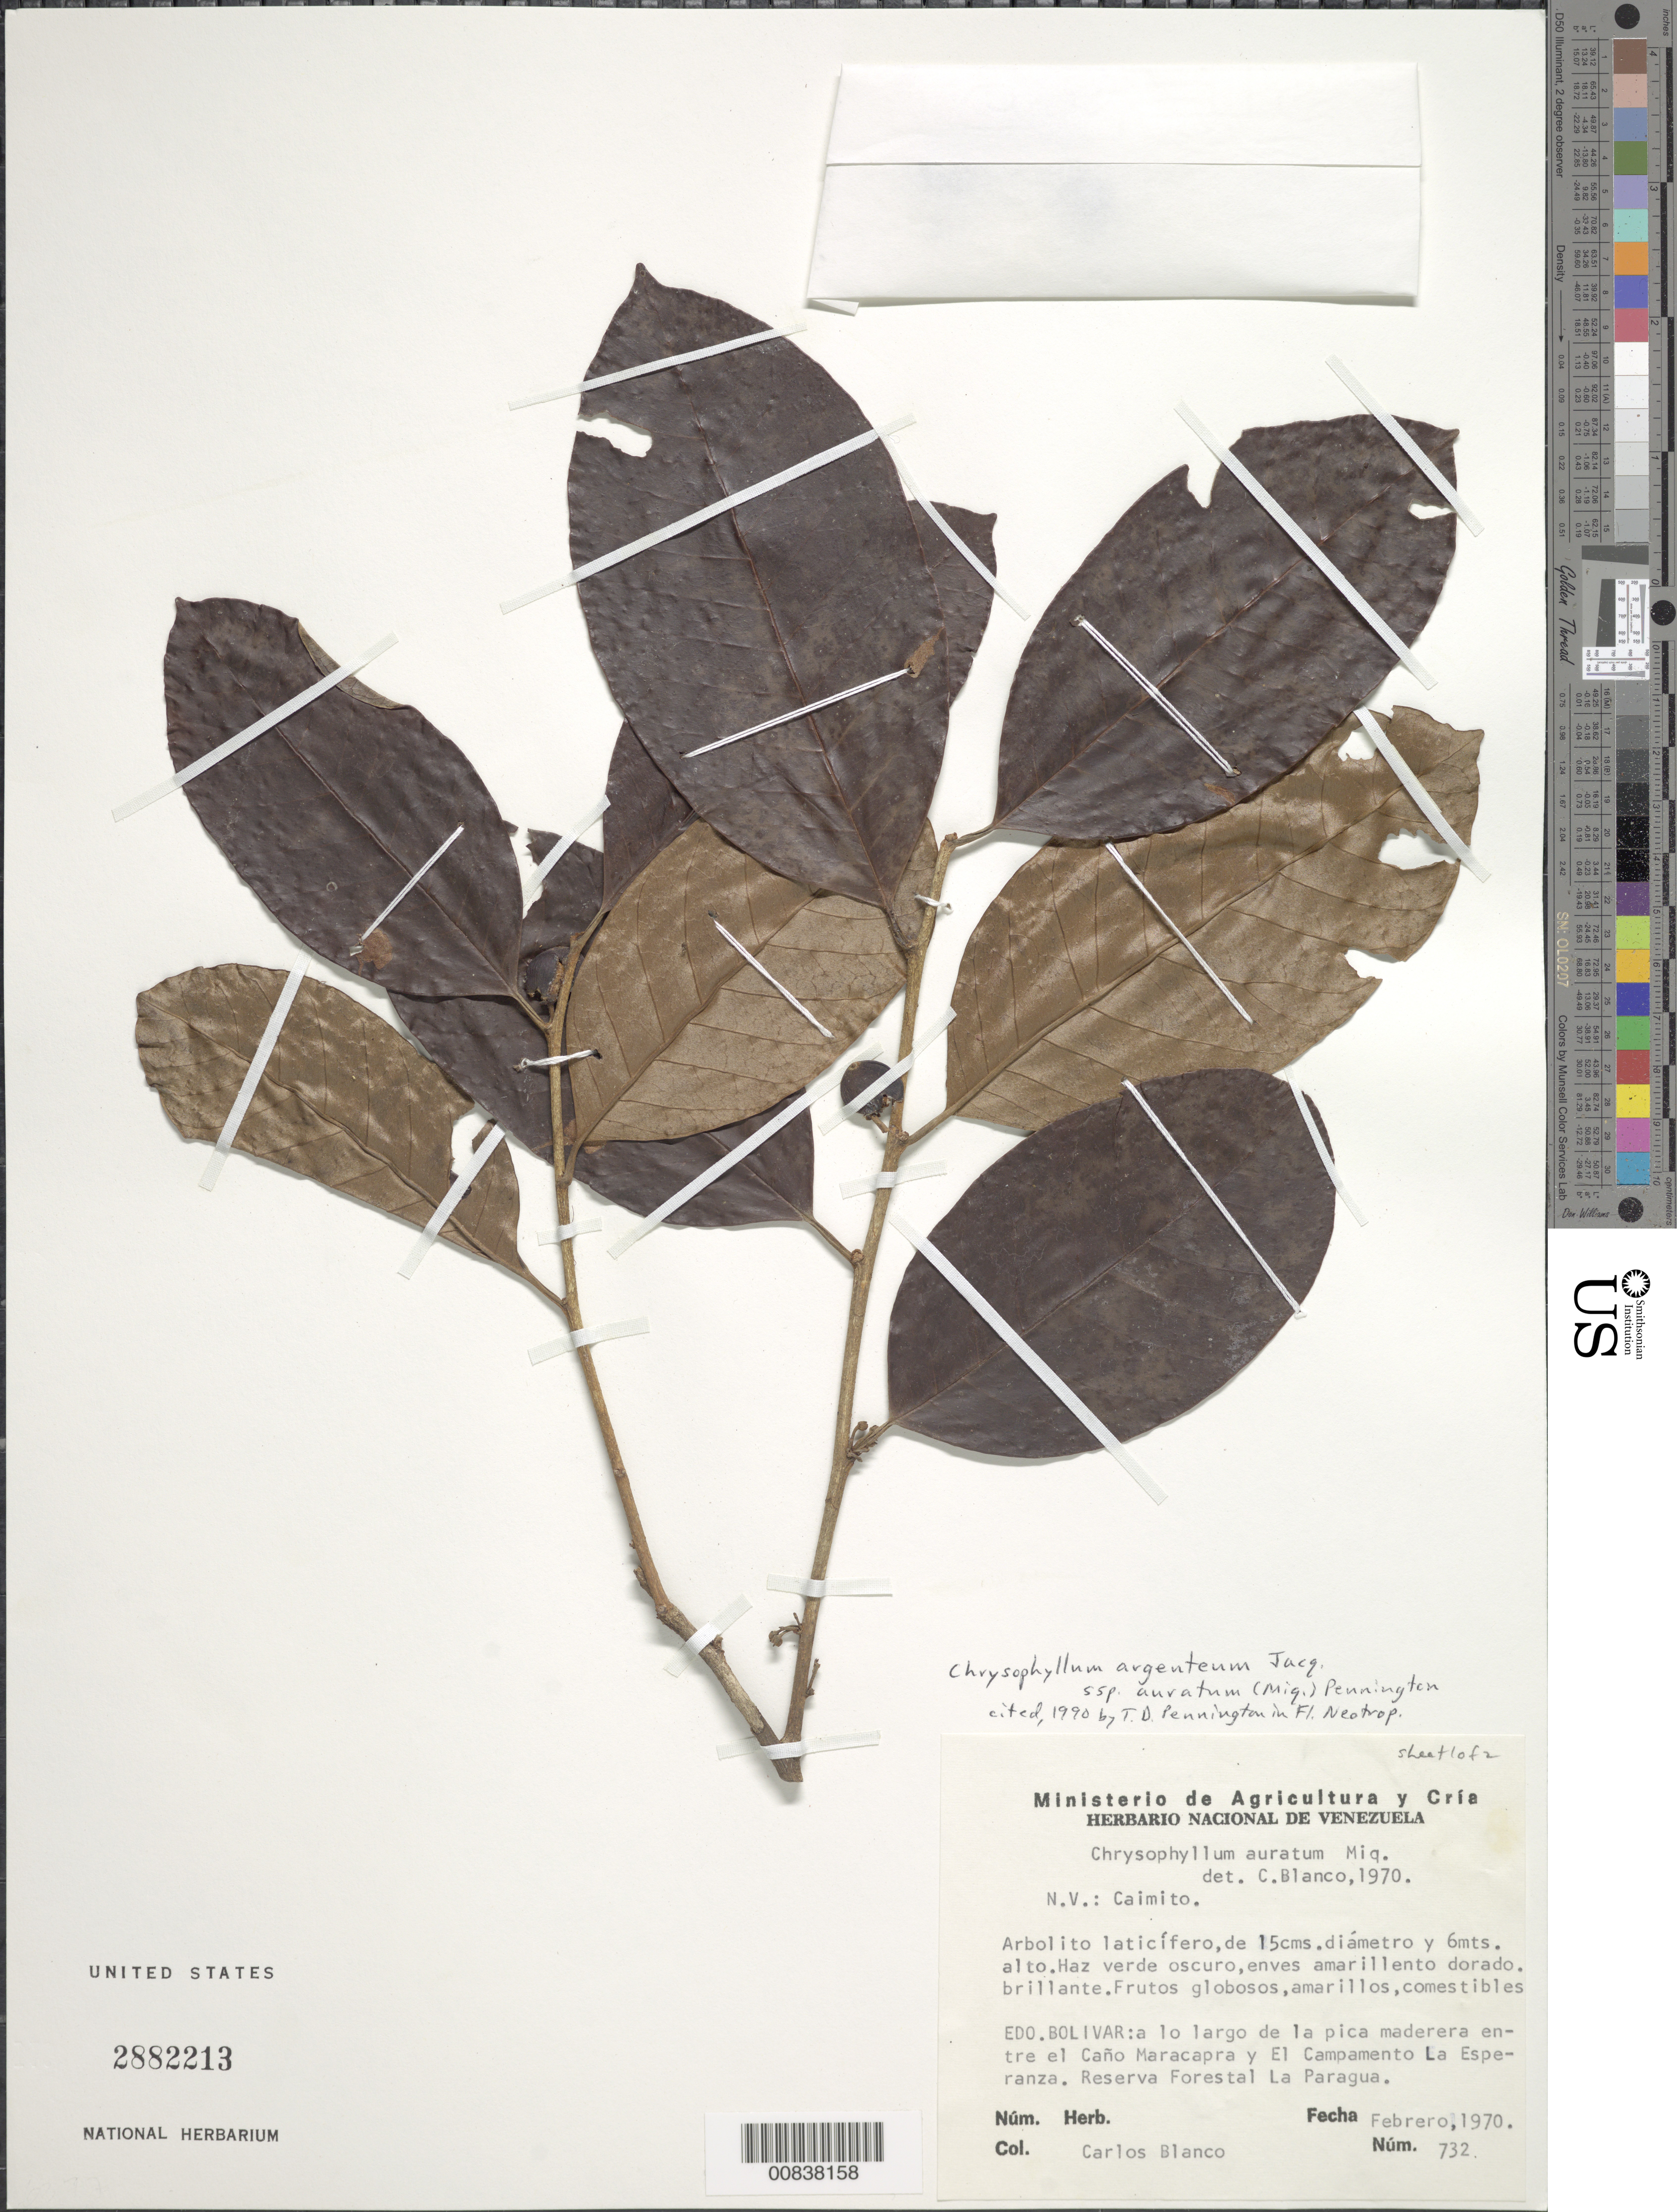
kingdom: Plantae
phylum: Tracheophyta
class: Magnoliopsida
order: Ericales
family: Sapotaceae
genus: Chrysophyllum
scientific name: Chrysophyllum argenteum subsp. auratum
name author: (Miq.) T.D. Penn.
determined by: Pennington, T. D., (K)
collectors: C. A. Blanco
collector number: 732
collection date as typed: Feb-70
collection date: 1970-02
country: Venezuela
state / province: Bolívar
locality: Reserva Forestal La Paragua, a lo largo de la pica maderera entre el Caño Maracapra y el Campamento La Esperanza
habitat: Largo de la pica maderera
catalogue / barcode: US 2882213